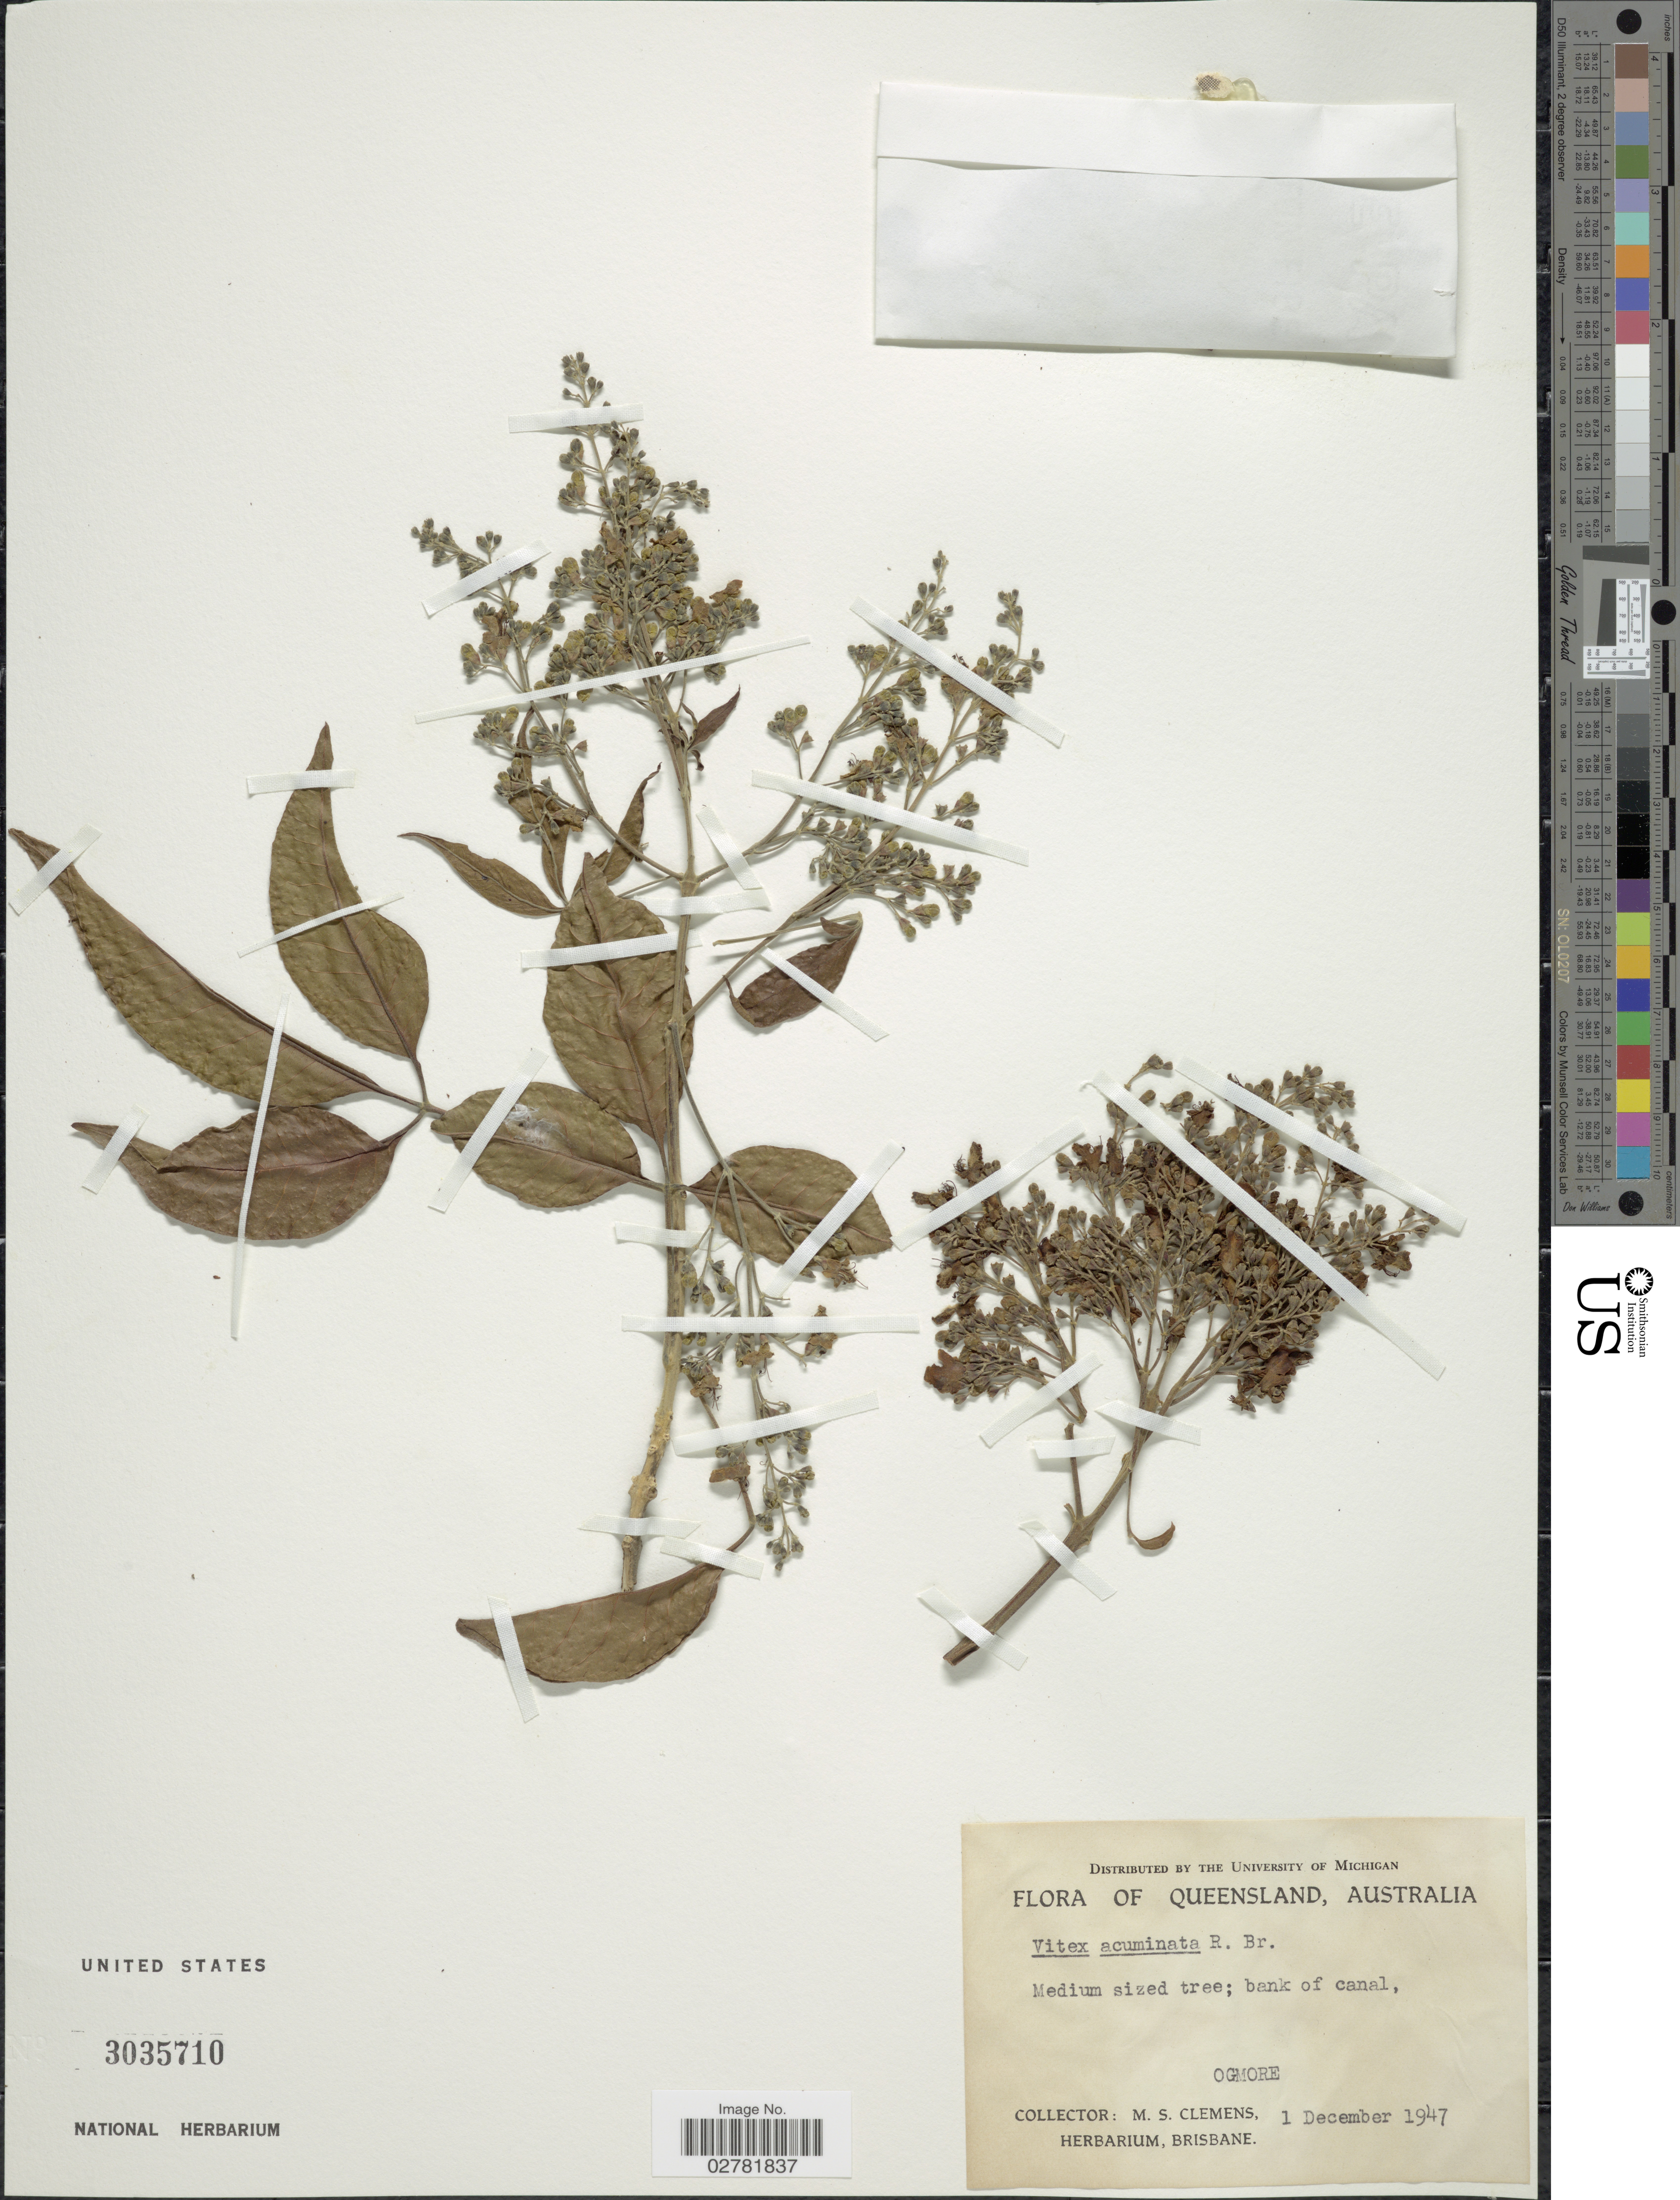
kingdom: Plantae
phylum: Tracheophyta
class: Magnoliopsida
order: Lamiales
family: Lamiaceae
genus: Vitex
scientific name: Vitex acuminata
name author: R. Br.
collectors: M. S. Clemens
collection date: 1947-12-01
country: Australia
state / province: Queensland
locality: Ogmore.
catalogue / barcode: US 3035710